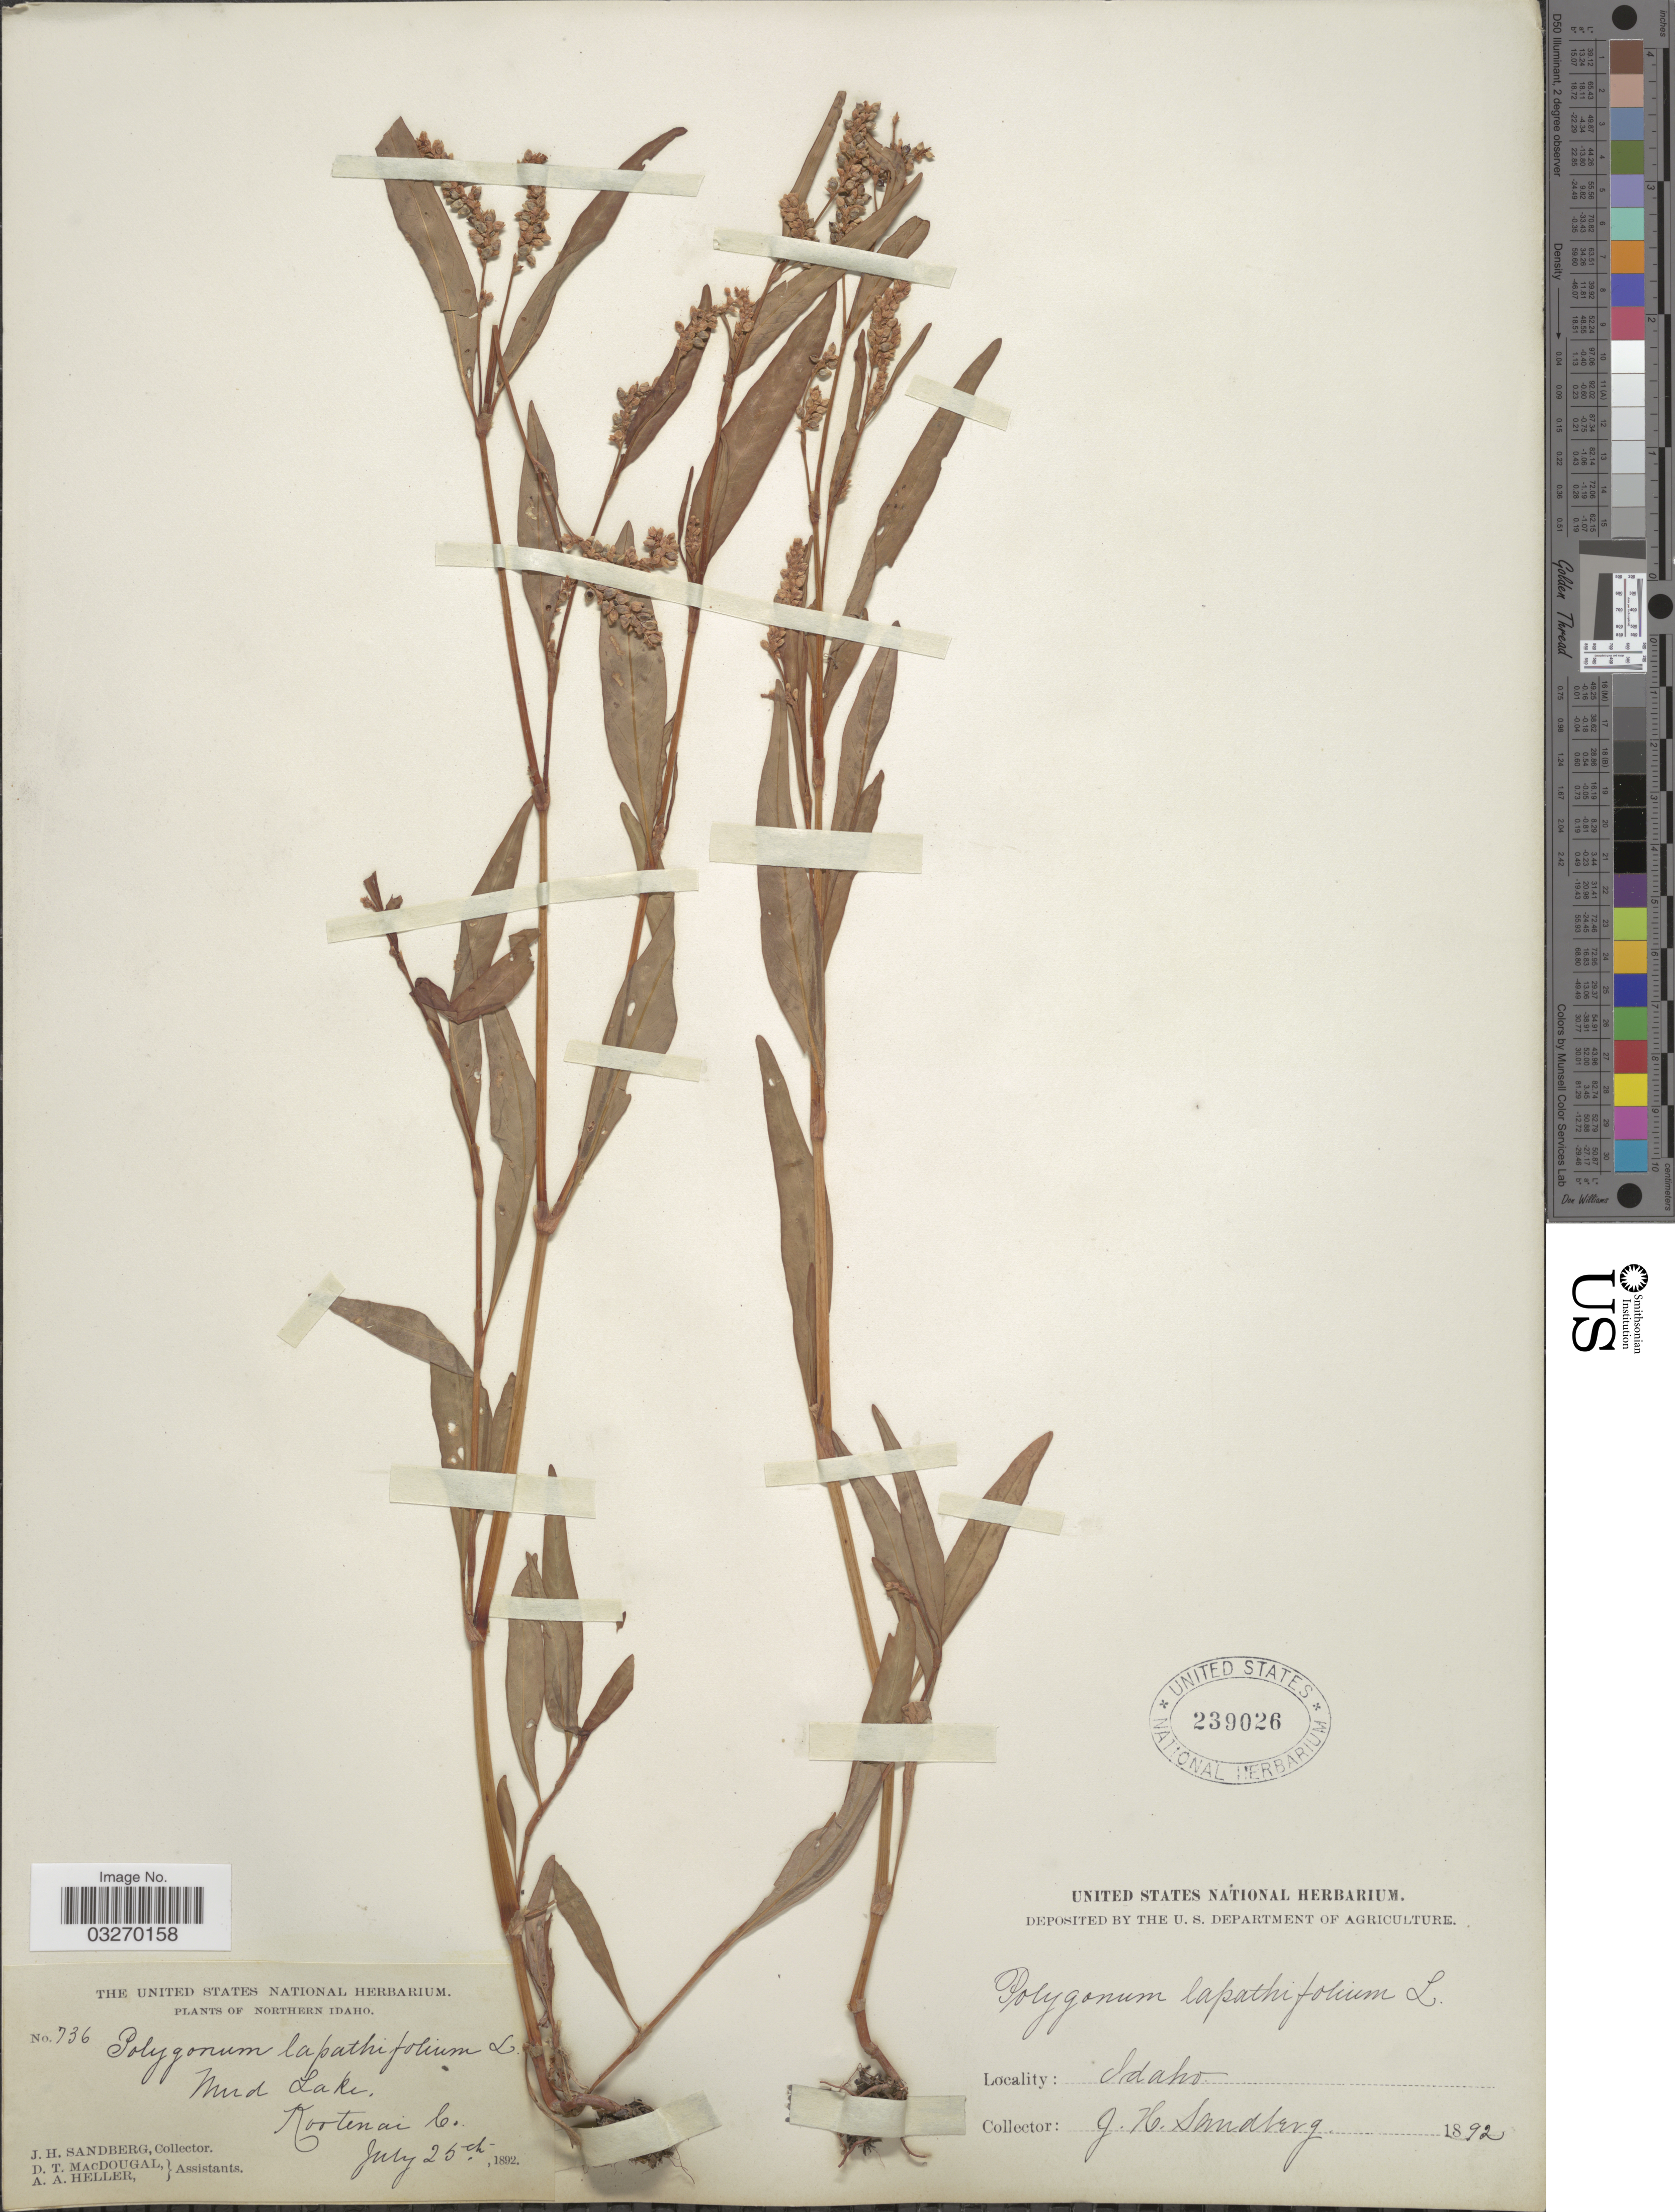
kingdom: Plantae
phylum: Tracheophyta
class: Magnoliopsida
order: Caryophyllales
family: Polygonaceae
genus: Persicaria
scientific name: Persicaria lapathifolia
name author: (L.) Delarbre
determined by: Atha, D. E.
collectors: J. H. Sandberg, D. T. MacDougal & A. A. Heller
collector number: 736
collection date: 1892-07-25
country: United States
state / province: Idaho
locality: Northern Idaho. Mud Lake, Kootenai Co.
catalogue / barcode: US 239026